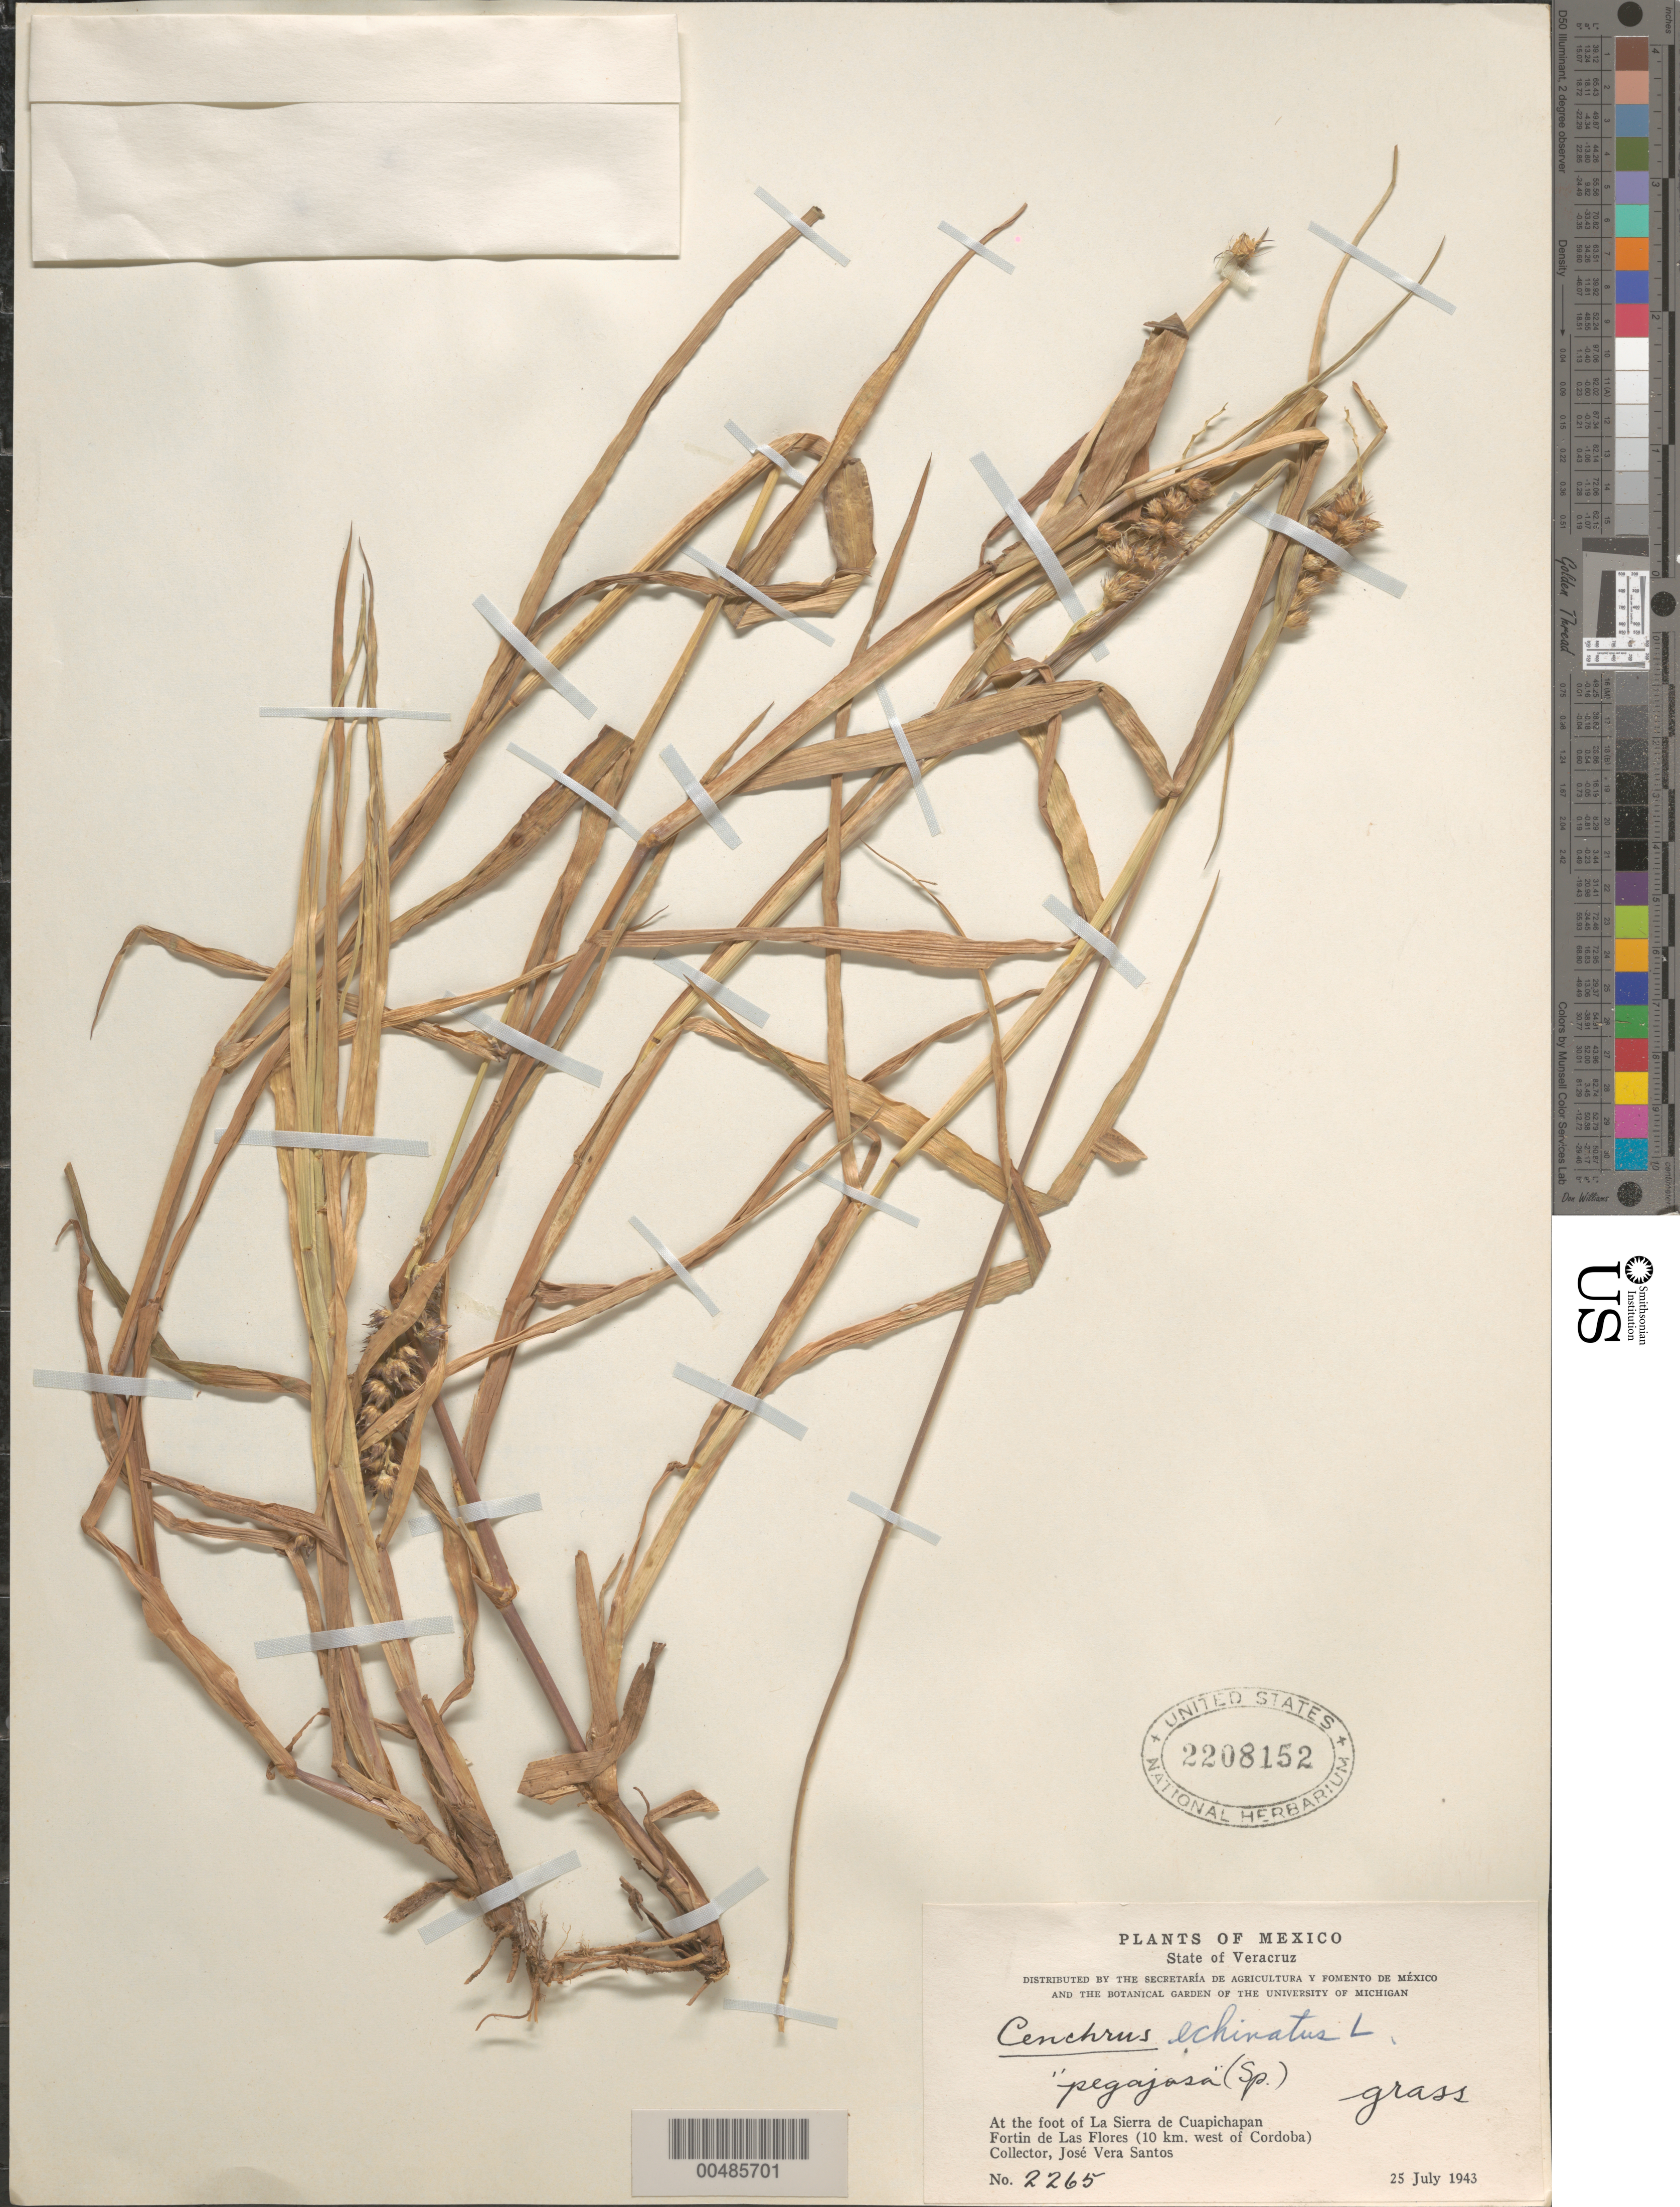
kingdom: Plantae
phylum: Tracheophyta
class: Liliopsida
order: Poales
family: Poaceae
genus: Cenchrus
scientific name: Cenchrus echinatus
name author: L.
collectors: J. V. Santos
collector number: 2265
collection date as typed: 25 Jul 1943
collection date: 1943-07-25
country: Mexico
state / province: Veracruz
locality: At the foot of La Sierra de Cuapichapan, Fortin de Las Flores (10 km W of Córdoba)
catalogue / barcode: US 2208152